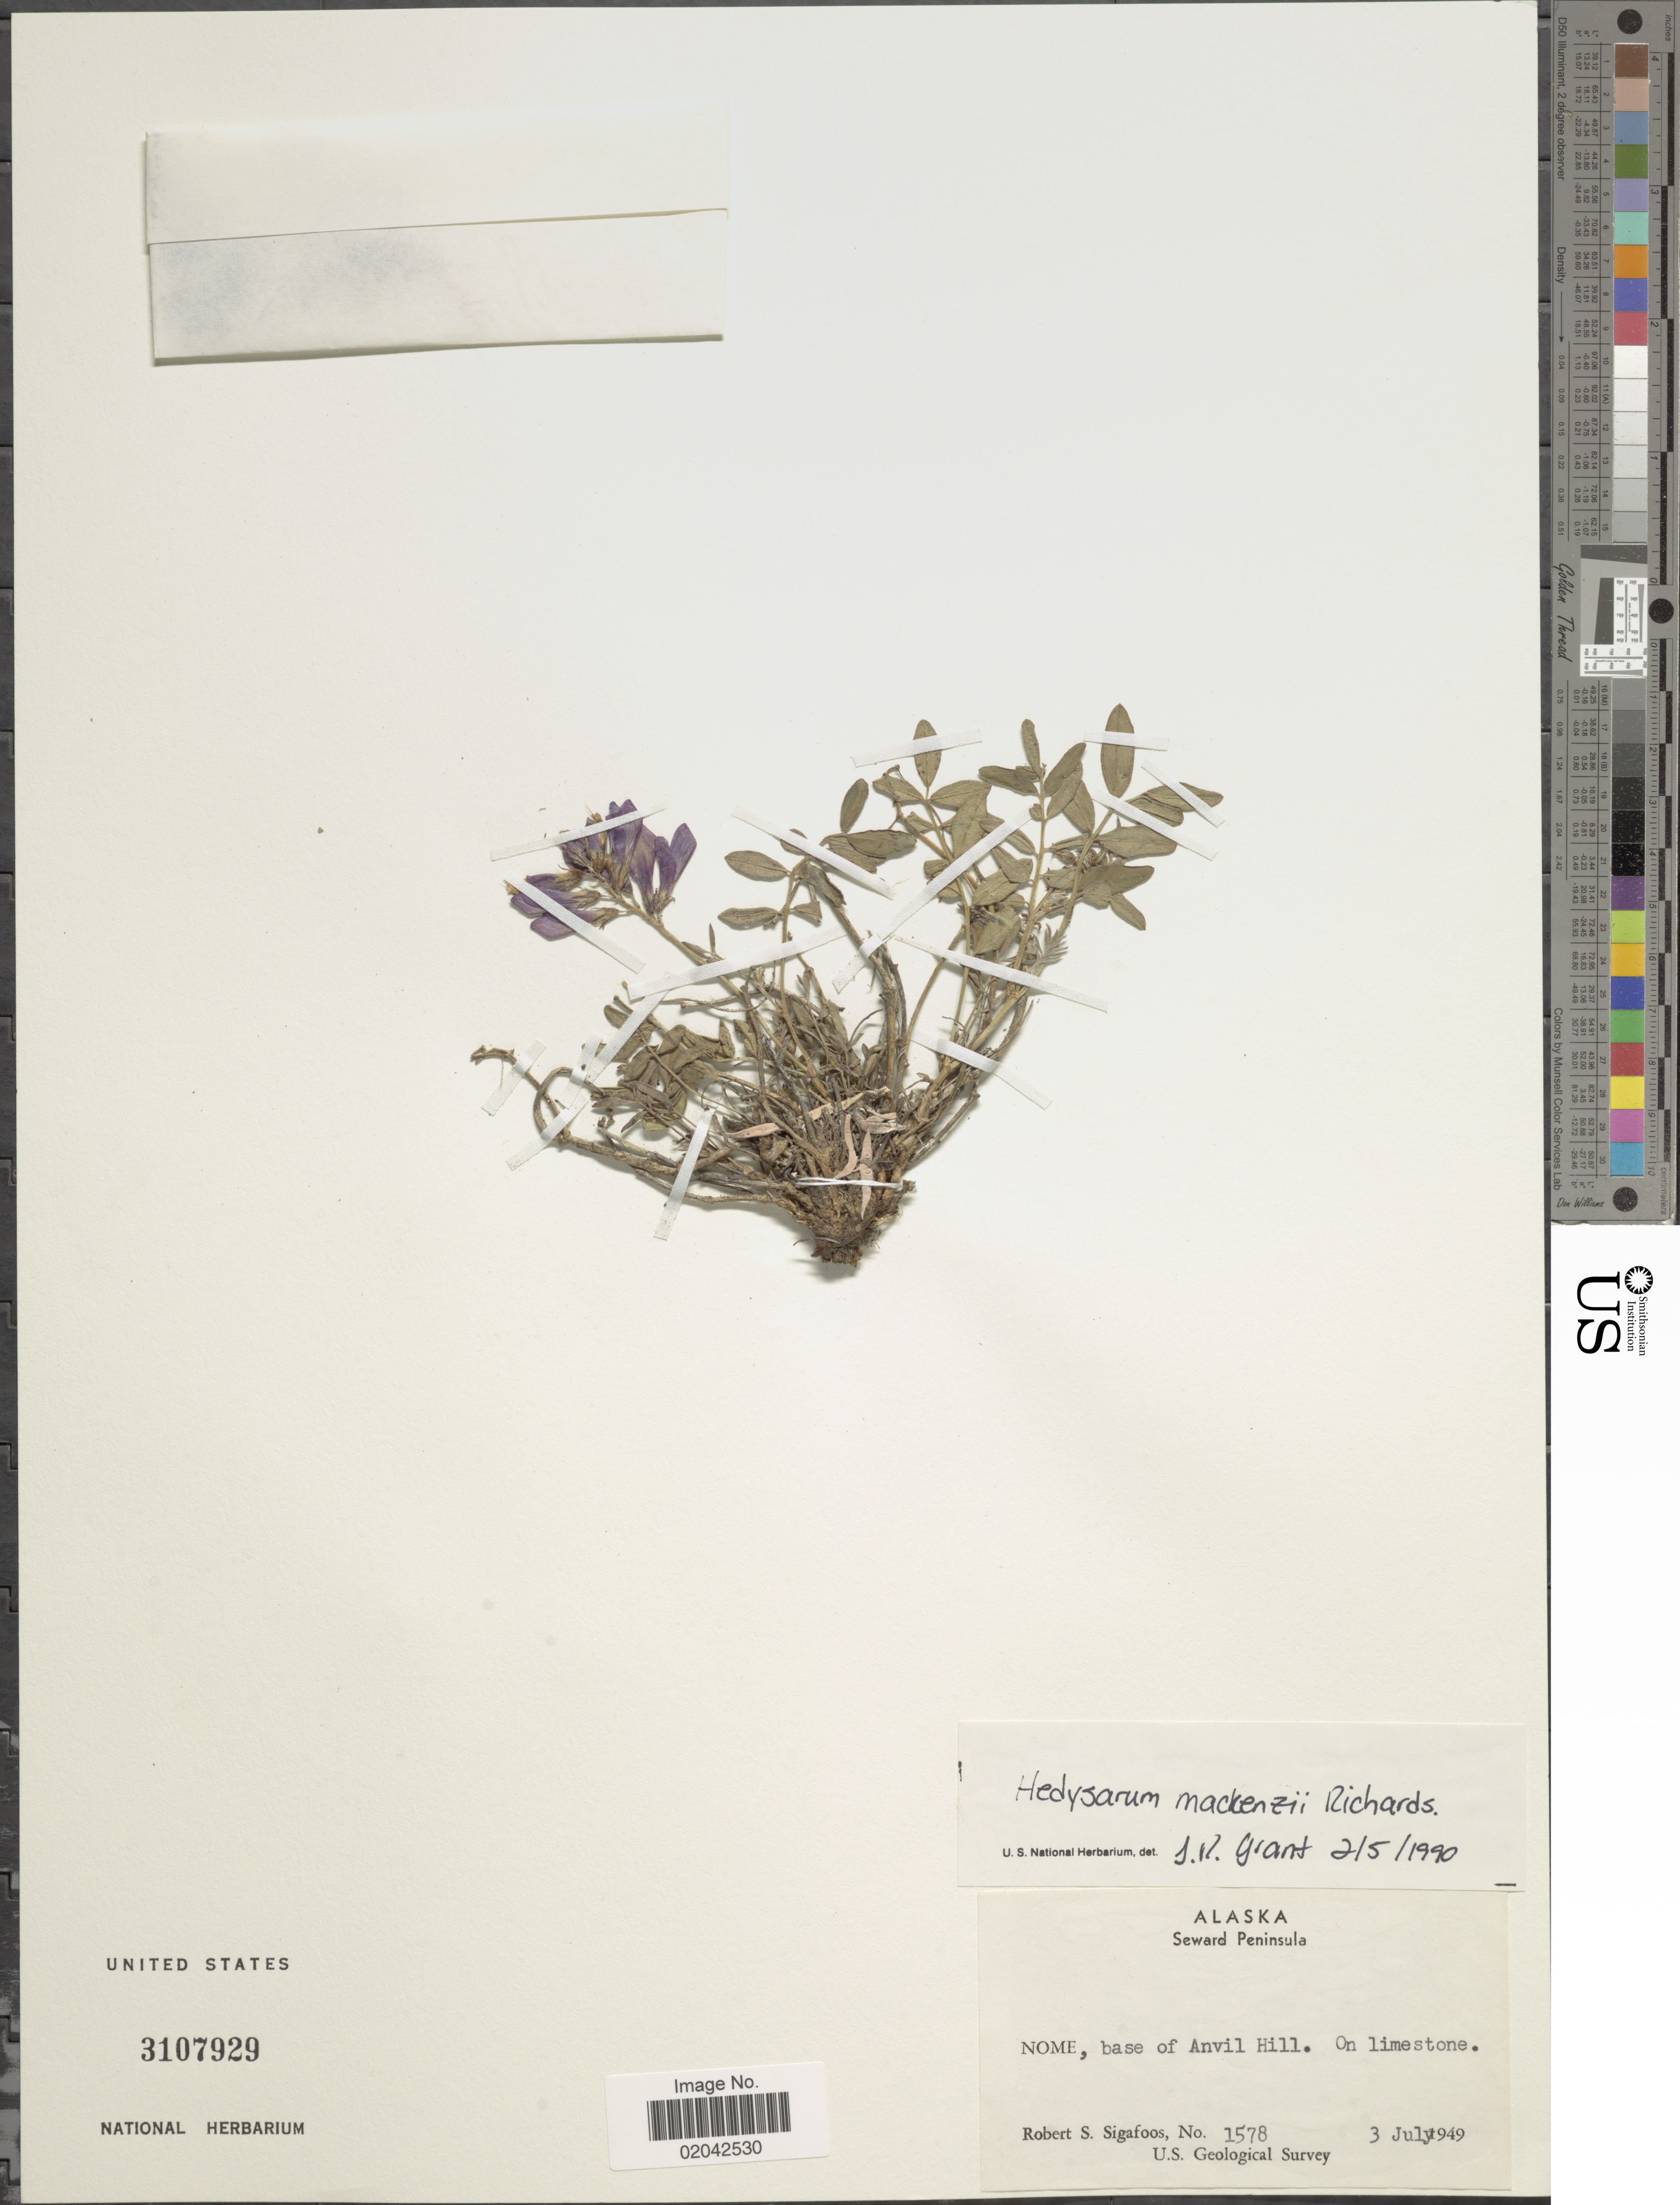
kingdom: Plantae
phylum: Tracheophyta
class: Magnoliopsida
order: Fabales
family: Fabaceae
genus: Hedysarum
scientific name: Hedysarum mackenziei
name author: Richardson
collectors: R. Sigafoos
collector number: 1578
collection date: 1949-07-03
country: United States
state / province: Alaska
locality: Seward Peninsula, Nome, base of Anvil Hill, on limestone.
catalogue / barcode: US 3107929